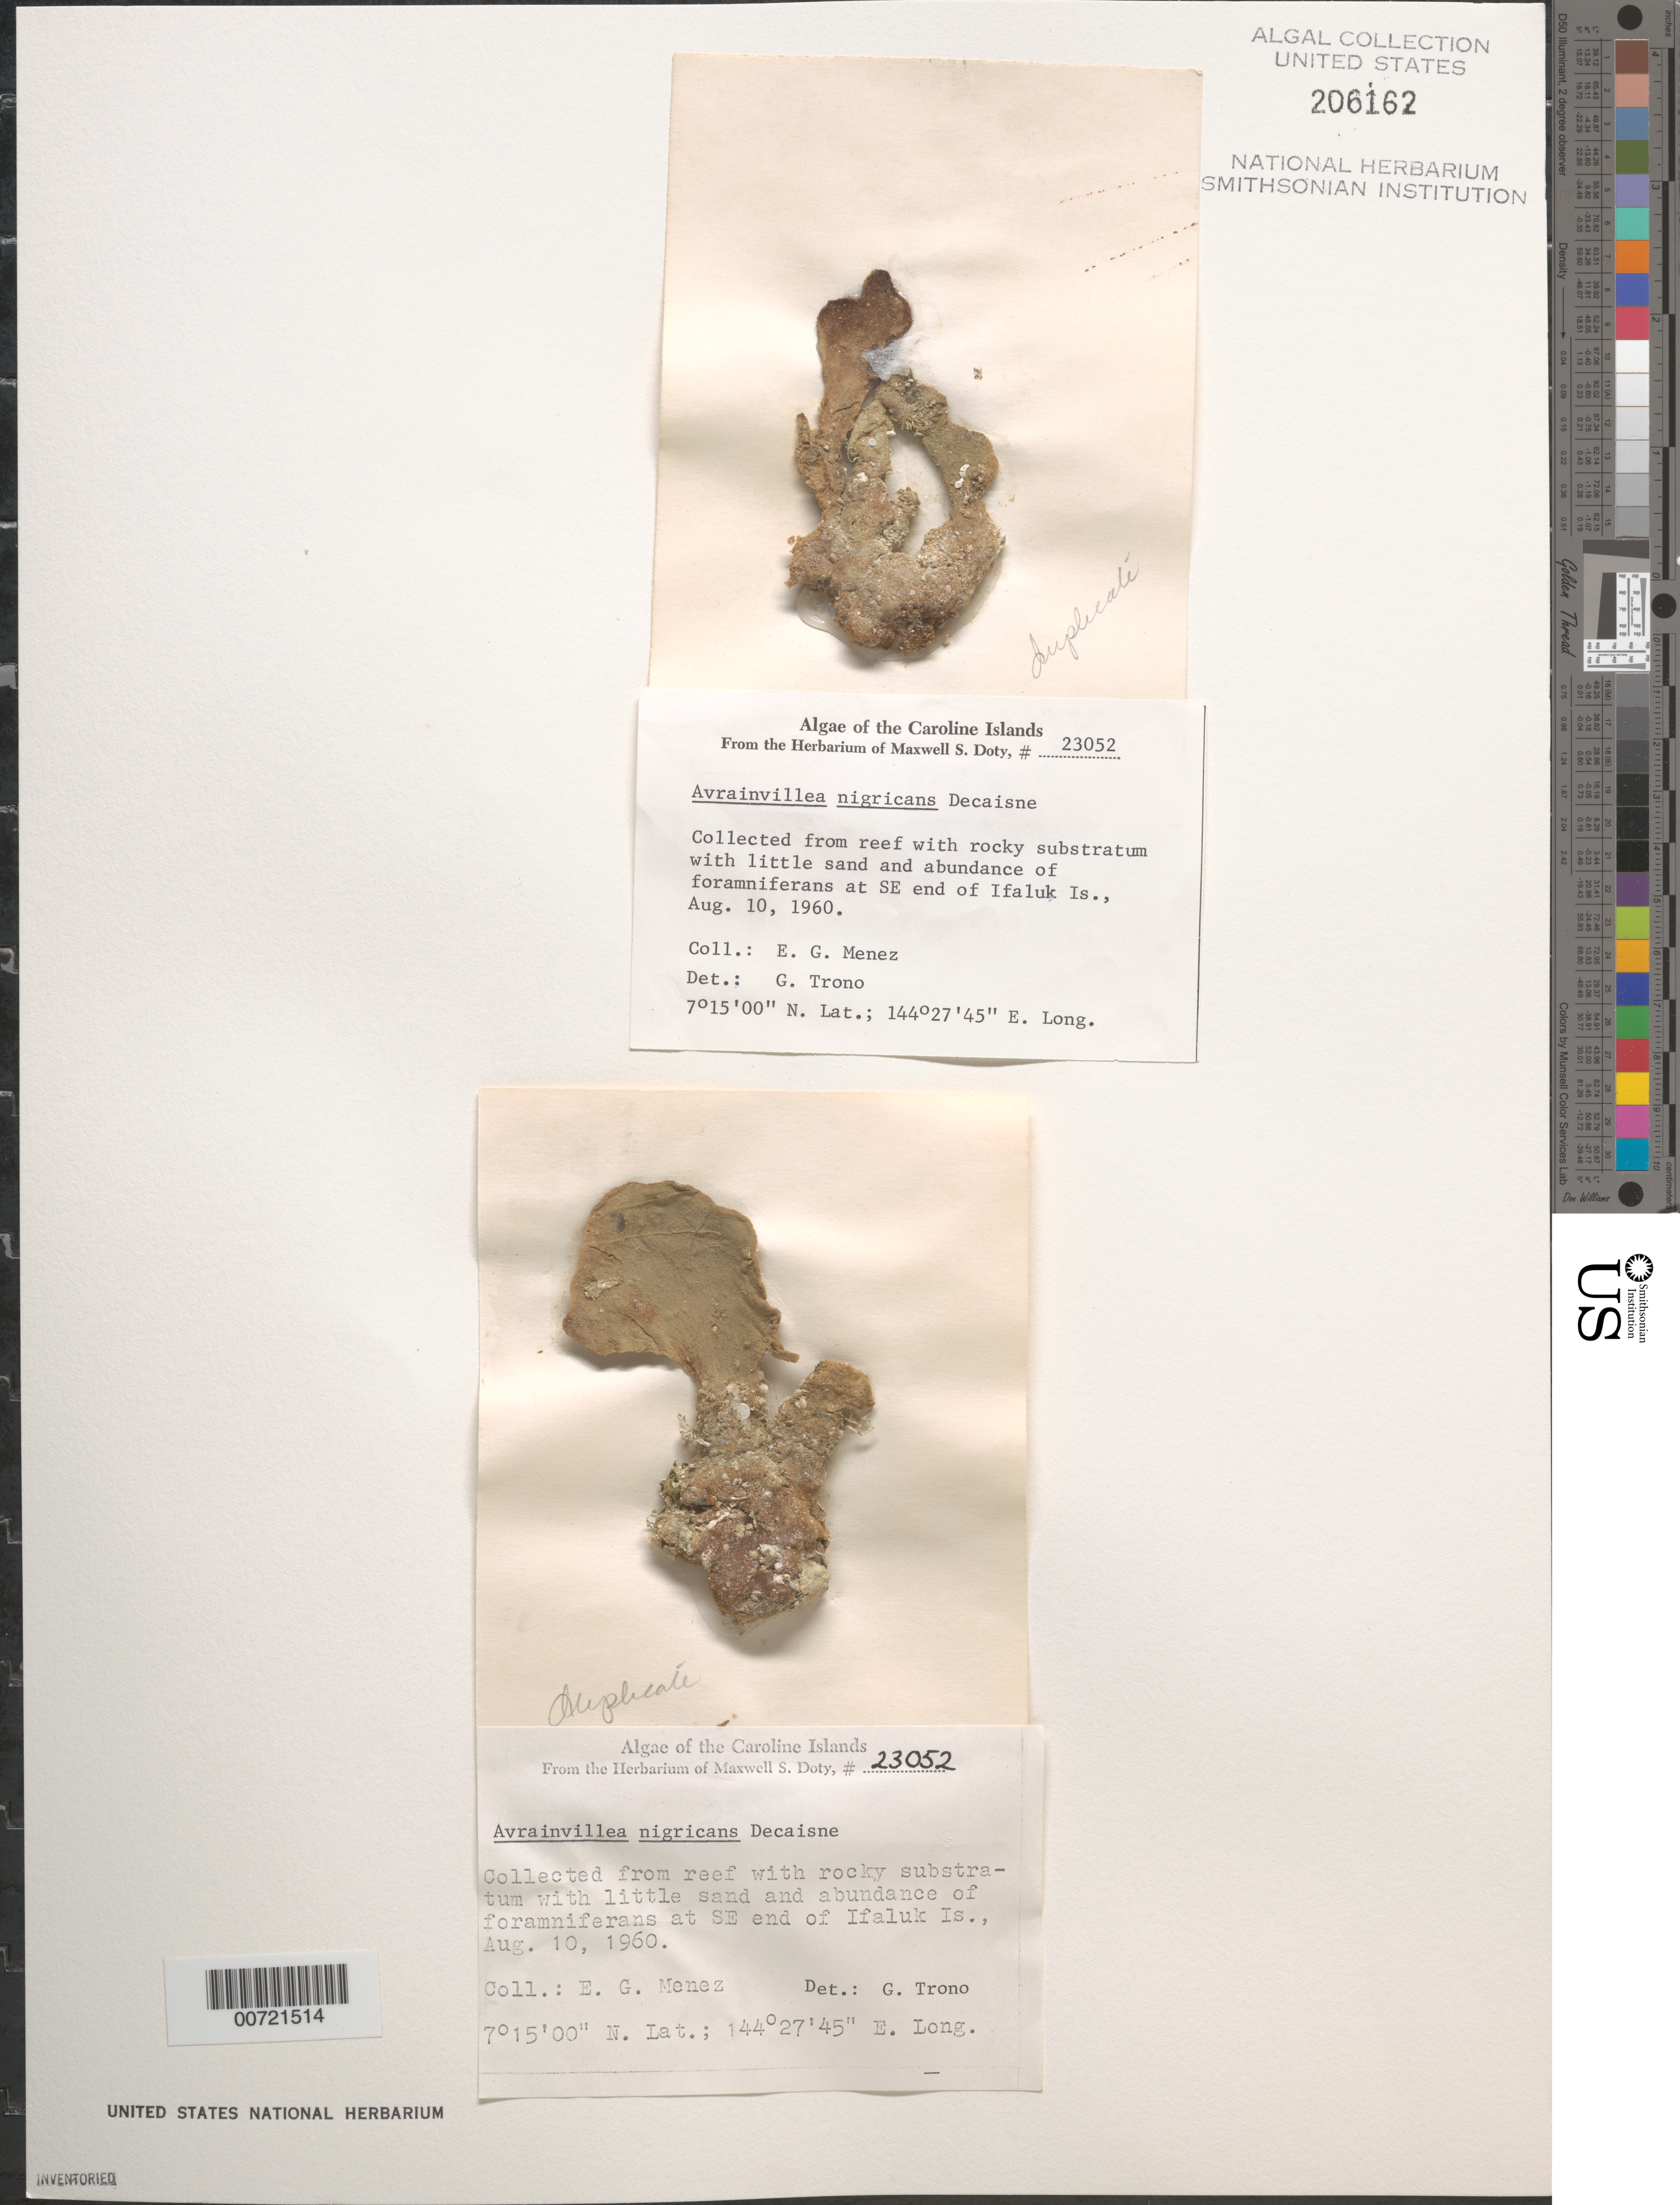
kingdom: Plantae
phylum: Chlorophyta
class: Ulvophyceae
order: Bryopsidales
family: Dichotomosiphonaceae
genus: Avrainvillea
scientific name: Avrainvillea nigricans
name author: Decne.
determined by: Trono, G.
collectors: Meñez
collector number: MSD 23052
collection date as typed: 10 Aug 1960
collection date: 1960-08-10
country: Micronesia, Federated States of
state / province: Yap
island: Ifalik (Ifaluk) Atoll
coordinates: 7 15' 00" N, 144 27' 45" E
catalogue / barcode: US 206162